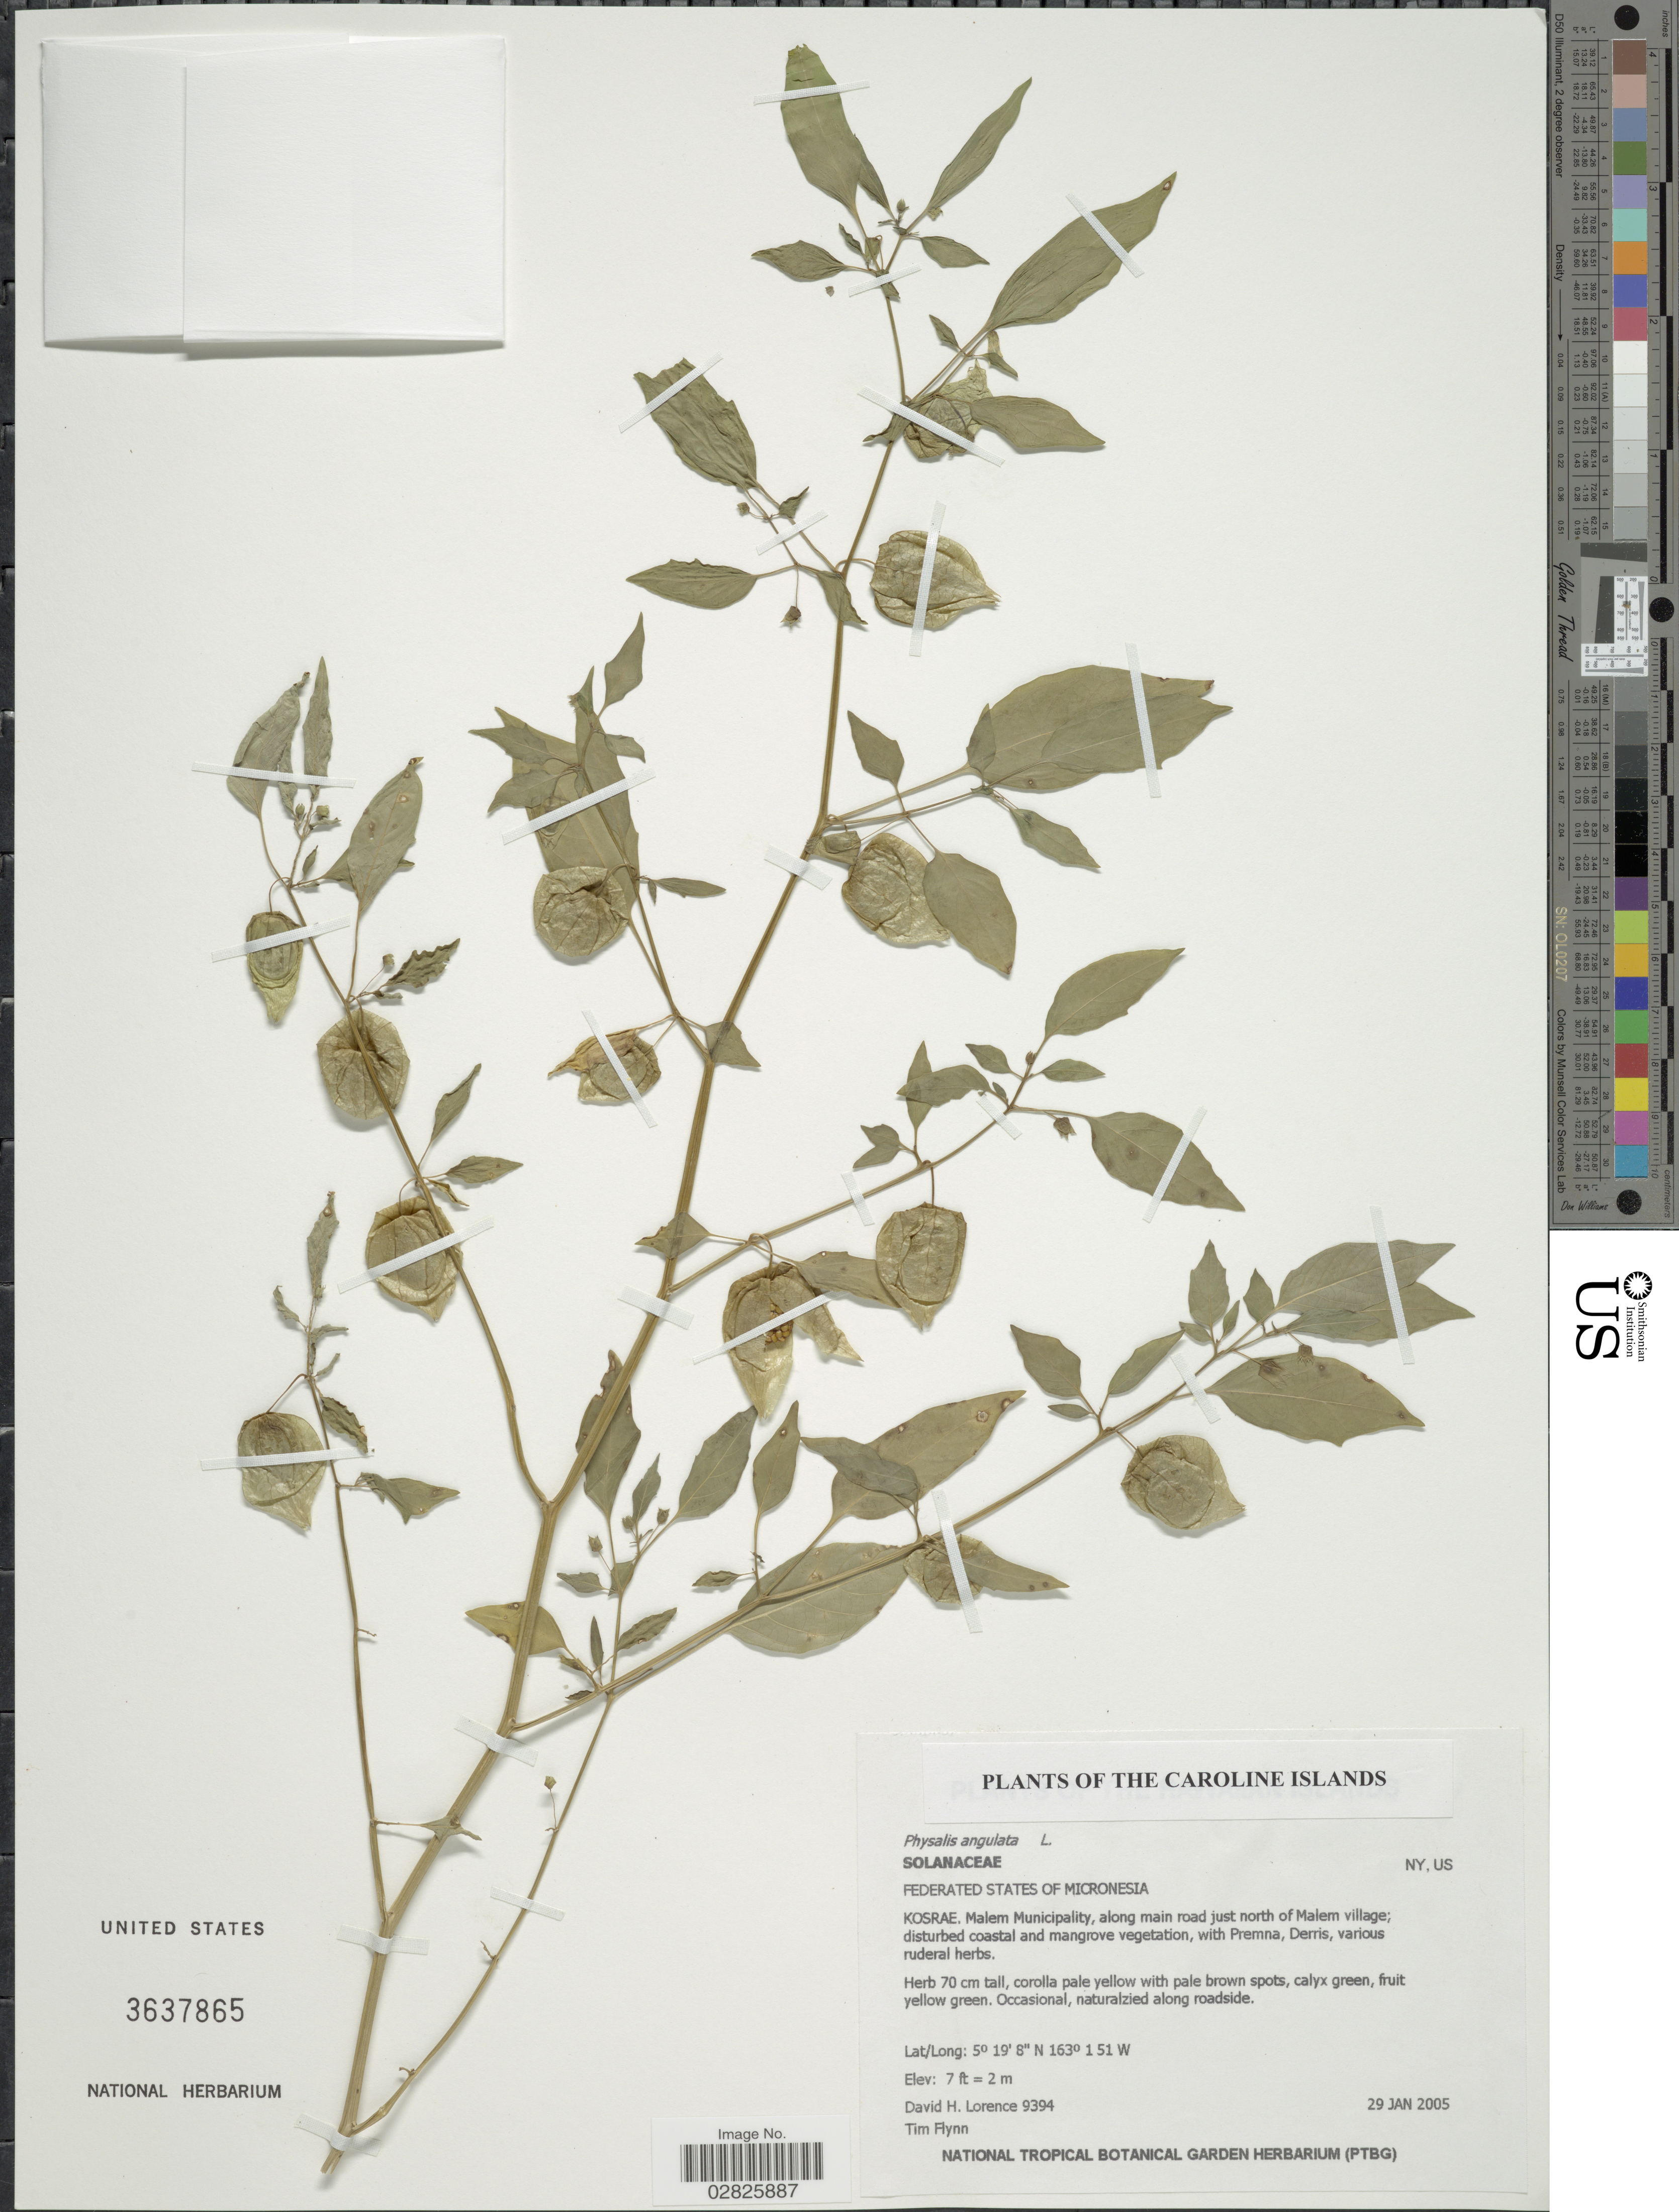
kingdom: Plantae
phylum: Tracheophyta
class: Magnoliopsida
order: Solanales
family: Solanaceae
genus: Physalis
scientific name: Physalis angulata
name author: L.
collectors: D. Lorence & T. Flynn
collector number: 9394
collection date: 2005-01-29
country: Micronesia, Federated States of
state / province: Kosrae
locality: Caroline Islands. Malem Municipality, along main road just north of Malem village.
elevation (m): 2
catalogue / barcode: US 3637865